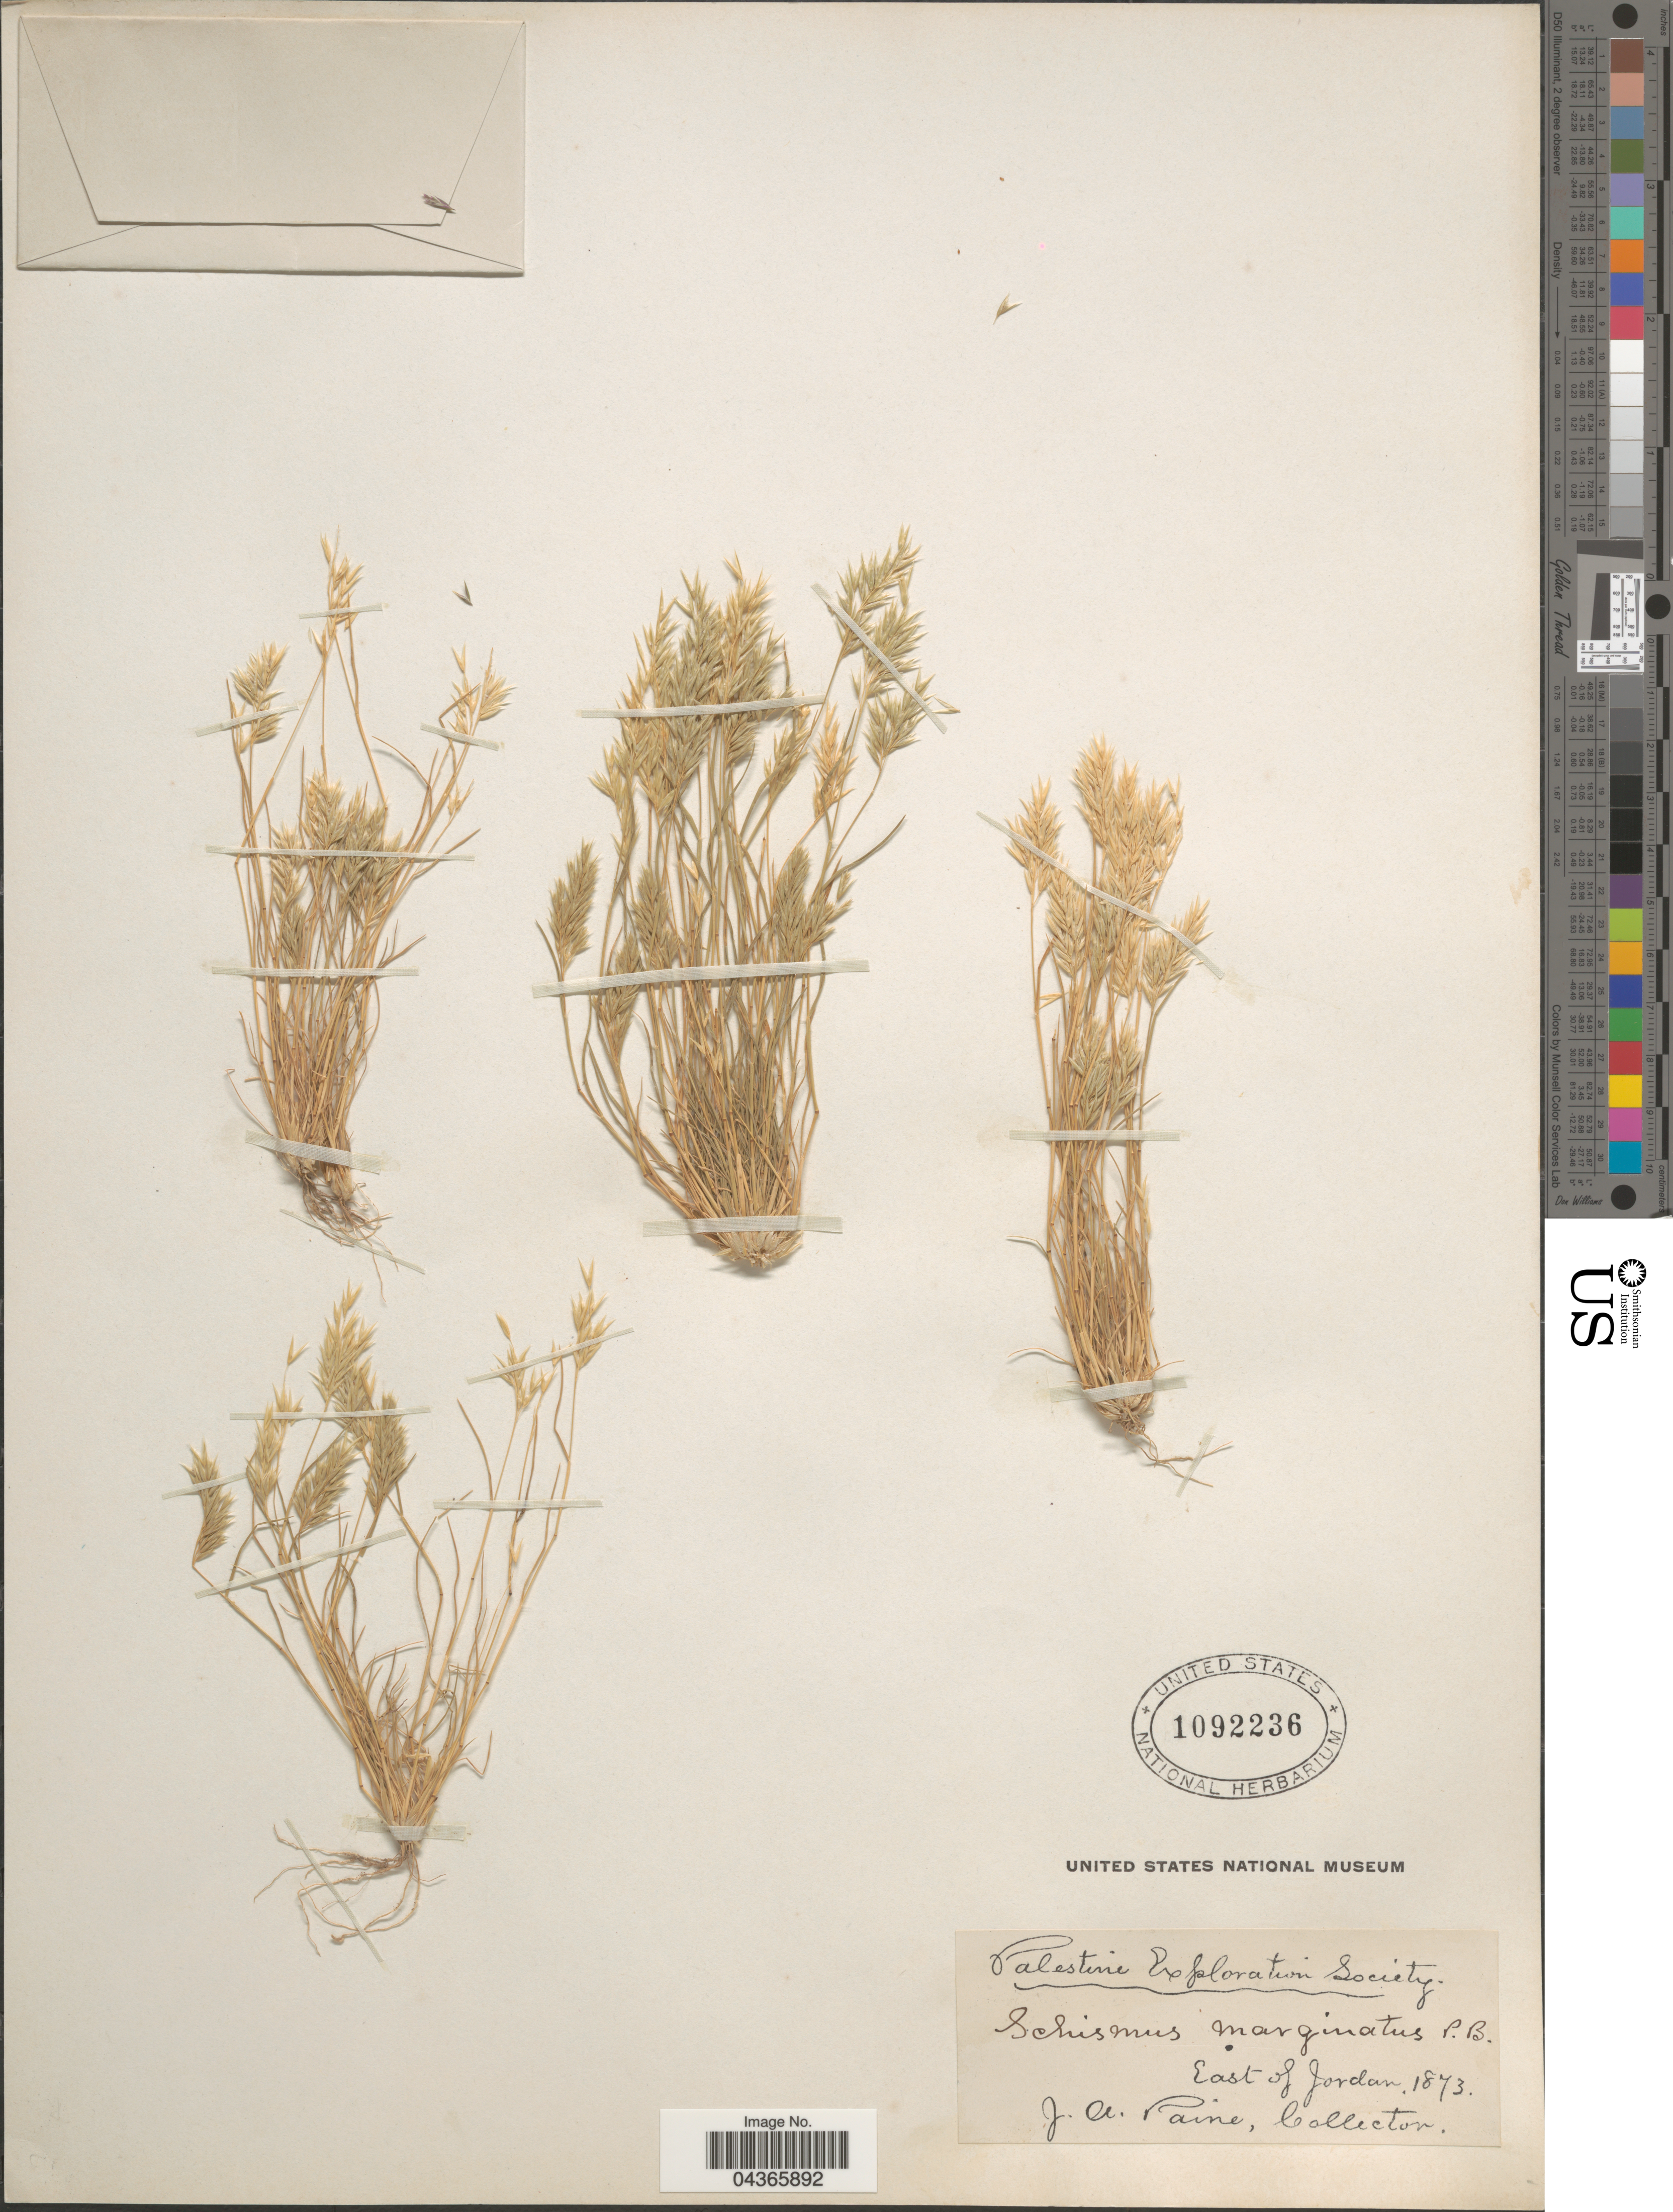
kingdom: Plantae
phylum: Tracheophyta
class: Liliopsida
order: Poales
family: Poaceae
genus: Schismus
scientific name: Schismus arabicus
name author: Nees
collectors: J. A. Paine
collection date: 1873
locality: Palestine Exploration Society. East of Jordan.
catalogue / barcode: US 1092236